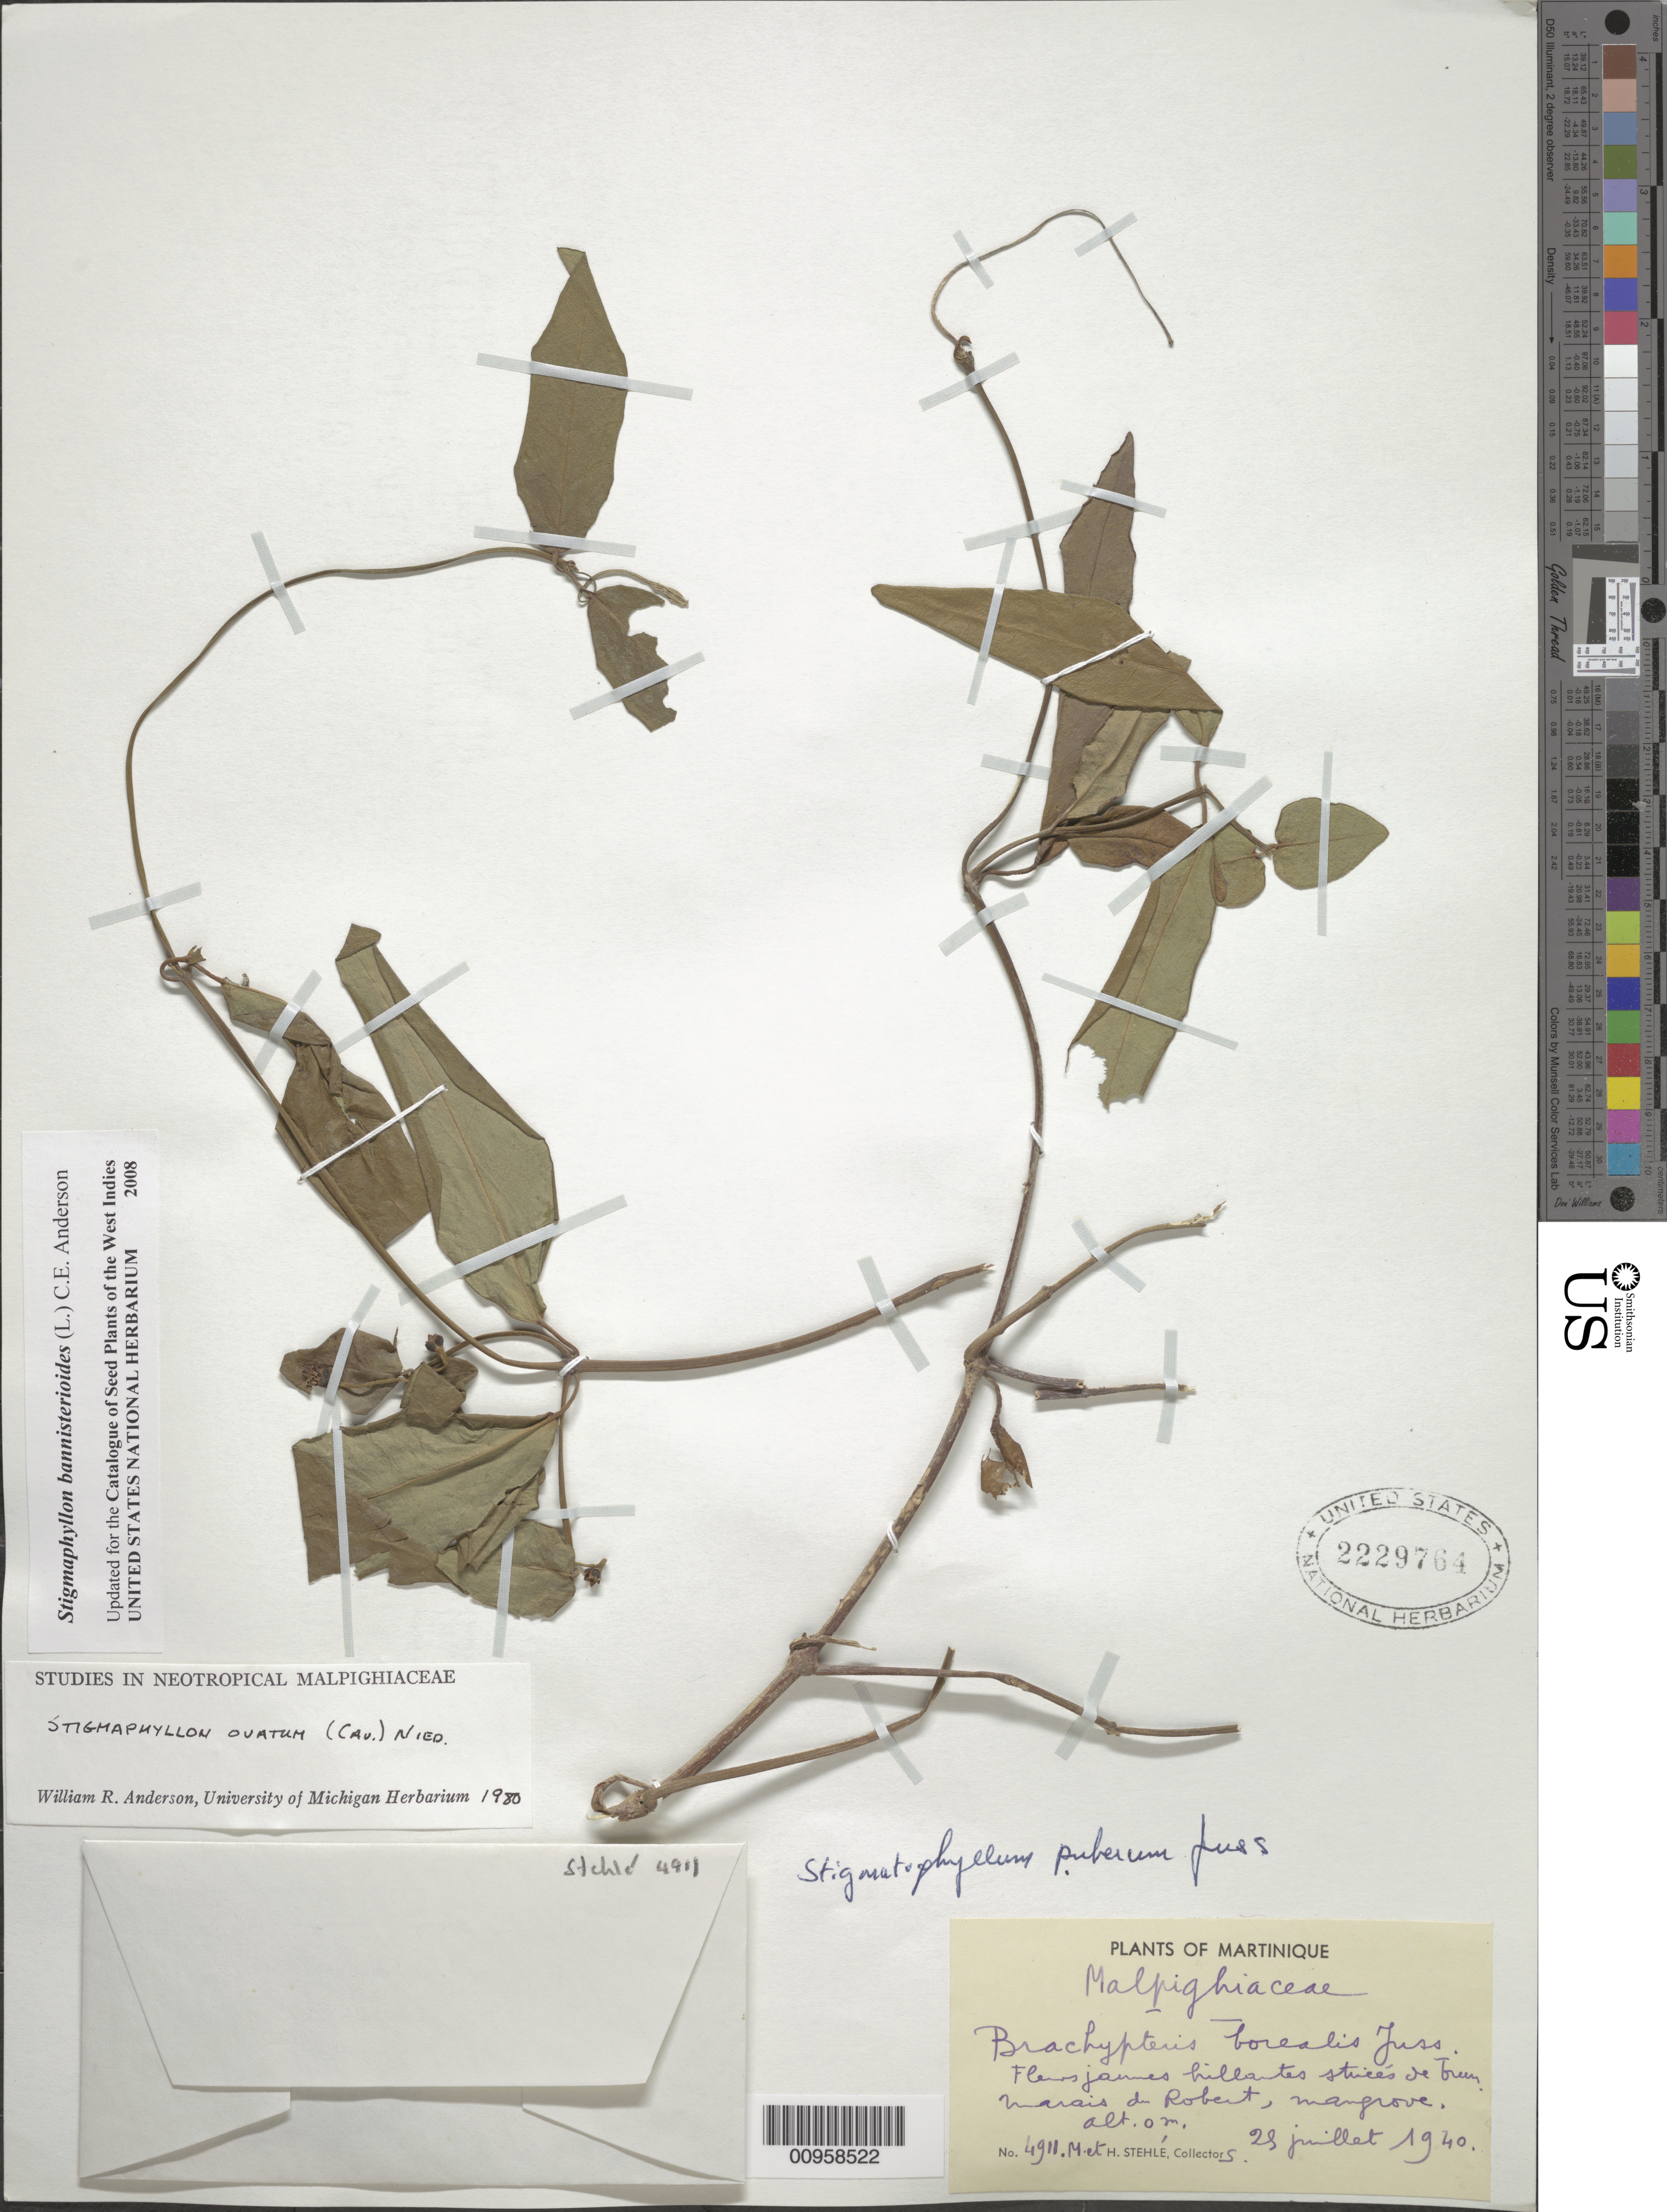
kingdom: Plantae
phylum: Tracheophyta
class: Magnoliopsida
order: Malpighiales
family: Malpighiaceae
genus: Stigmaphyllon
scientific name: Stigmaphyllon bannisterioides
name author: (L.) C.E. Anderson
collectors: H. Stehlé & M. Stehlé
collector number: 4911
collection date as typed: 23 Jul 1940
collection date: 1940-07-23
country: Martinique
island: Martinique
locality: Marais de Robert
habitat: Mangrove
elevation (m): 0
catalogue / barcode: US 2229764